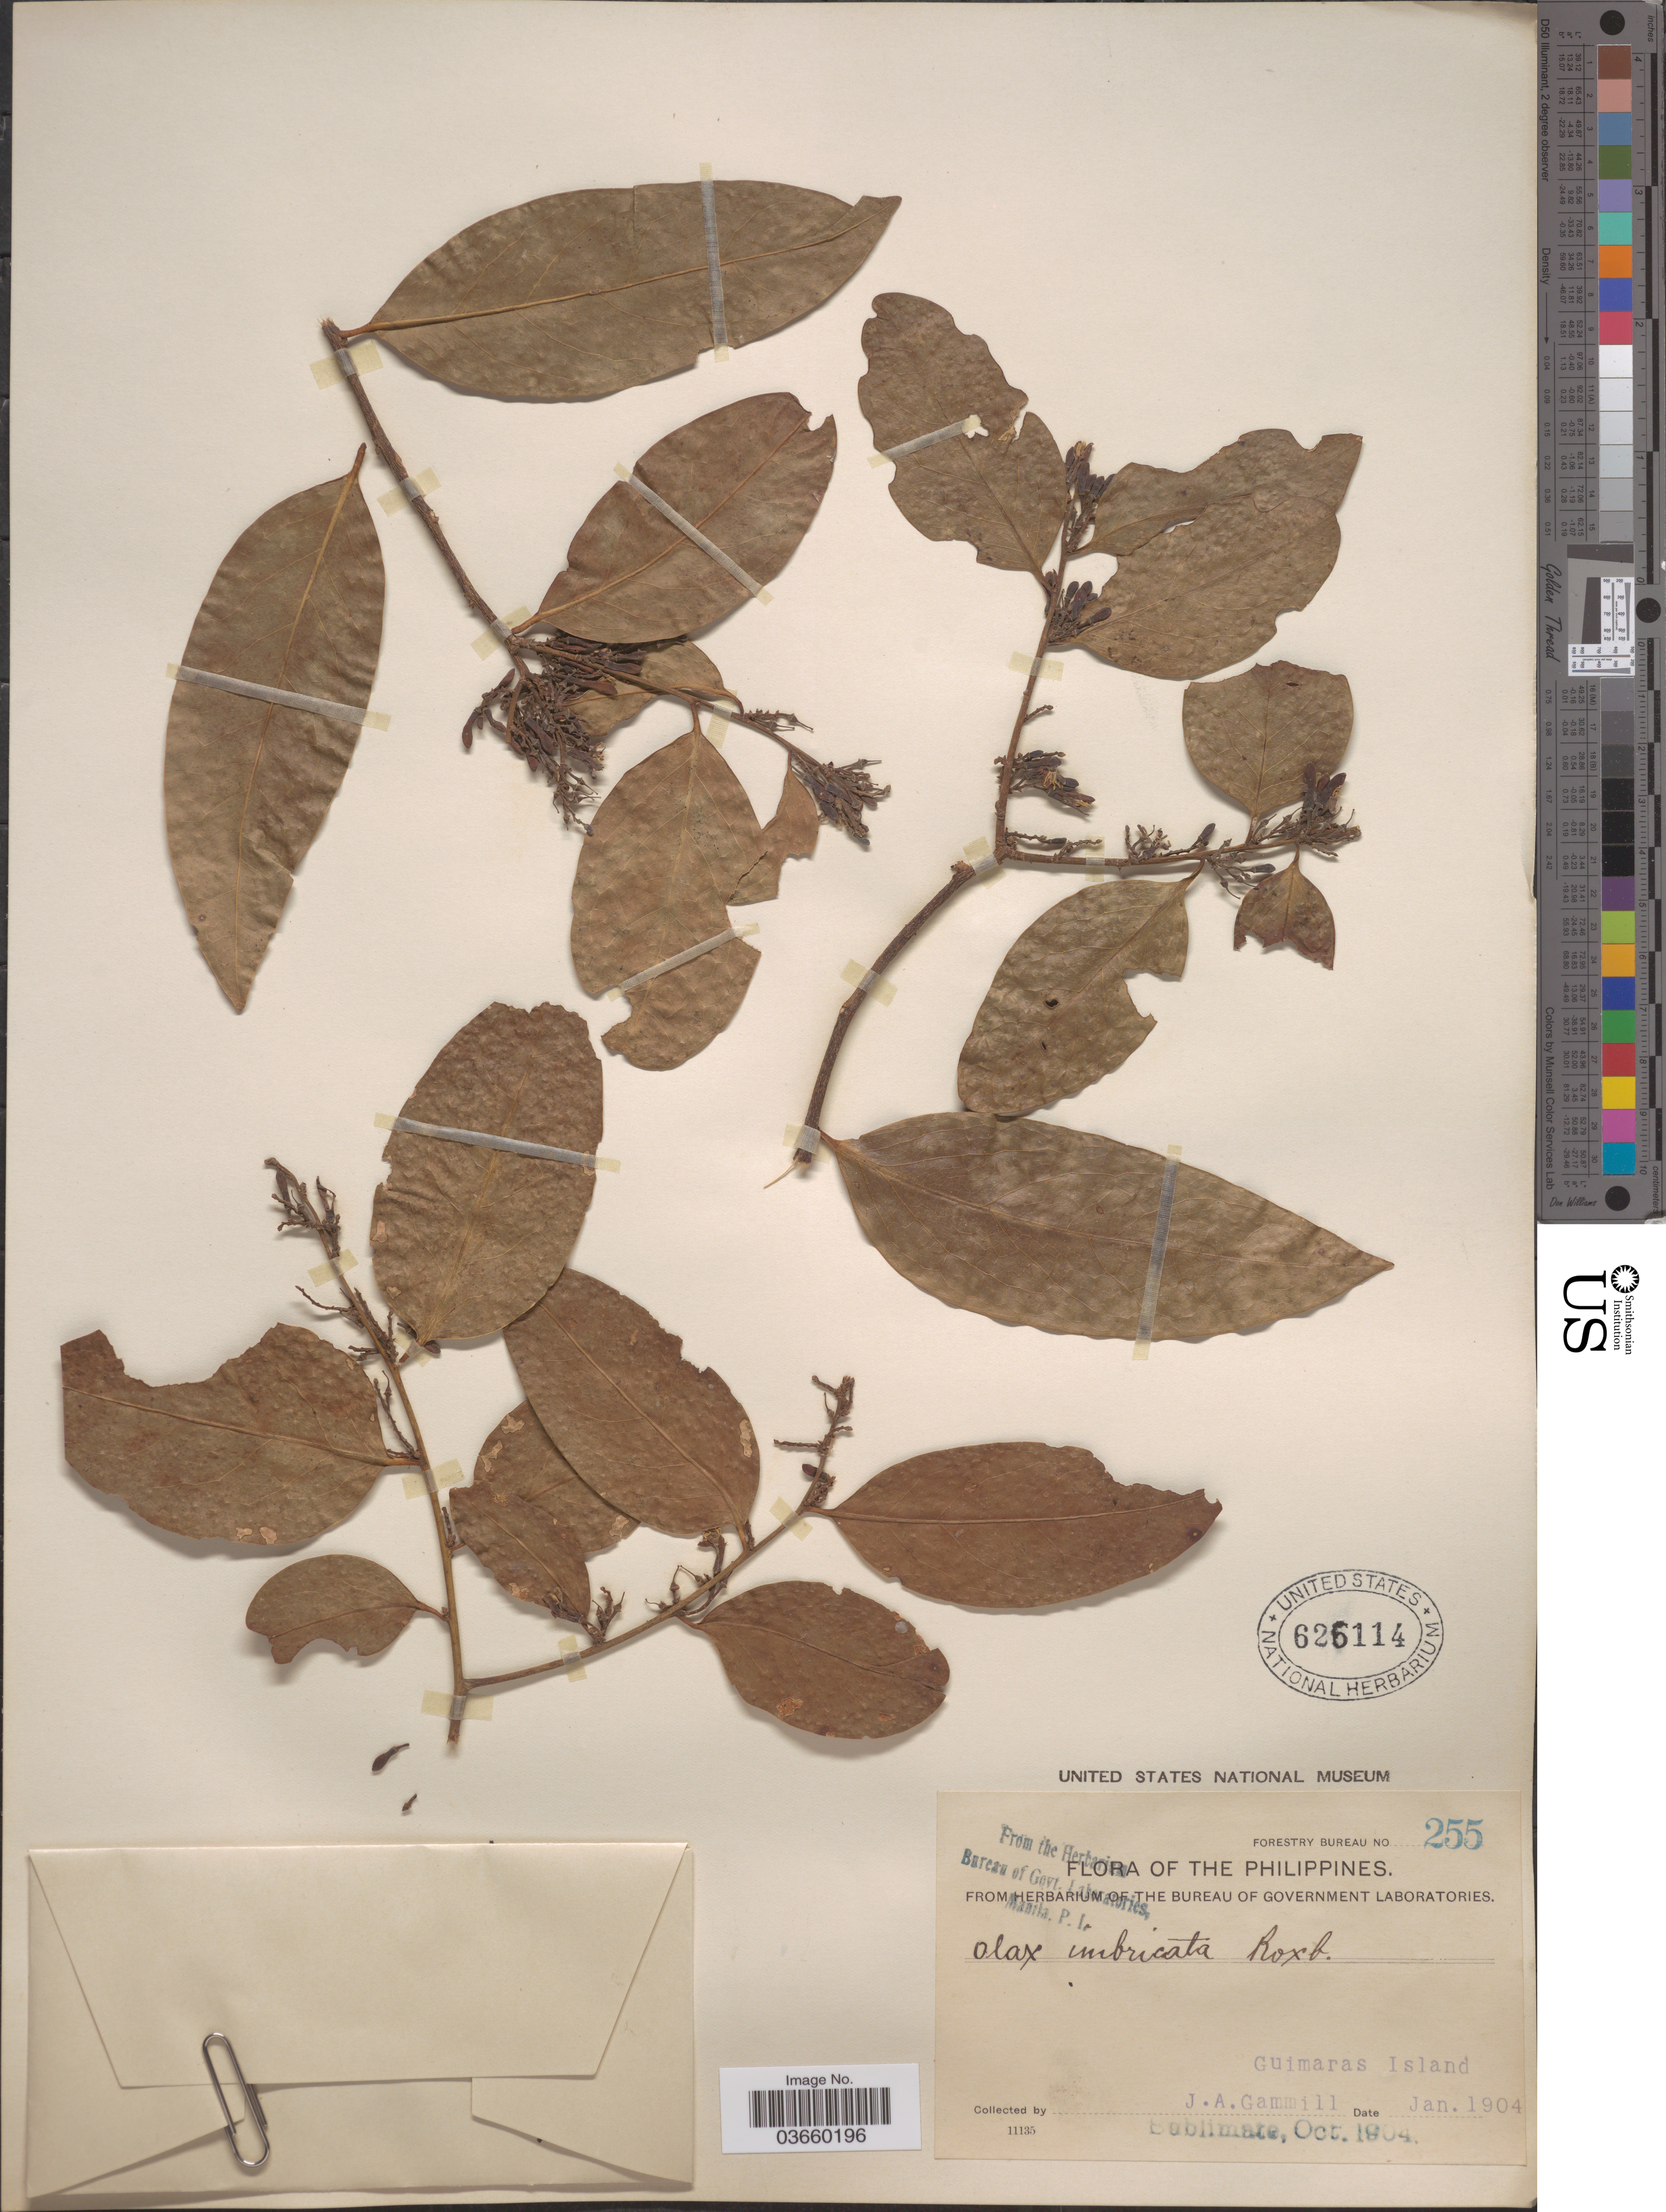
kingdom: Plantae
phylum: Tracheophyta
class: Magnoliopsida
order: Santalales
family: Olacaceae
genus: Olax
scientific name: Olax imbricata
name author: Roxb.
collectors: J. Gammill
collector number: Forestry Bureau 255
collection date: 1904-01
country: Philippines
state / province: Western Visayas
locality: Guimaras Island.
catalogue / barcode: US 626114